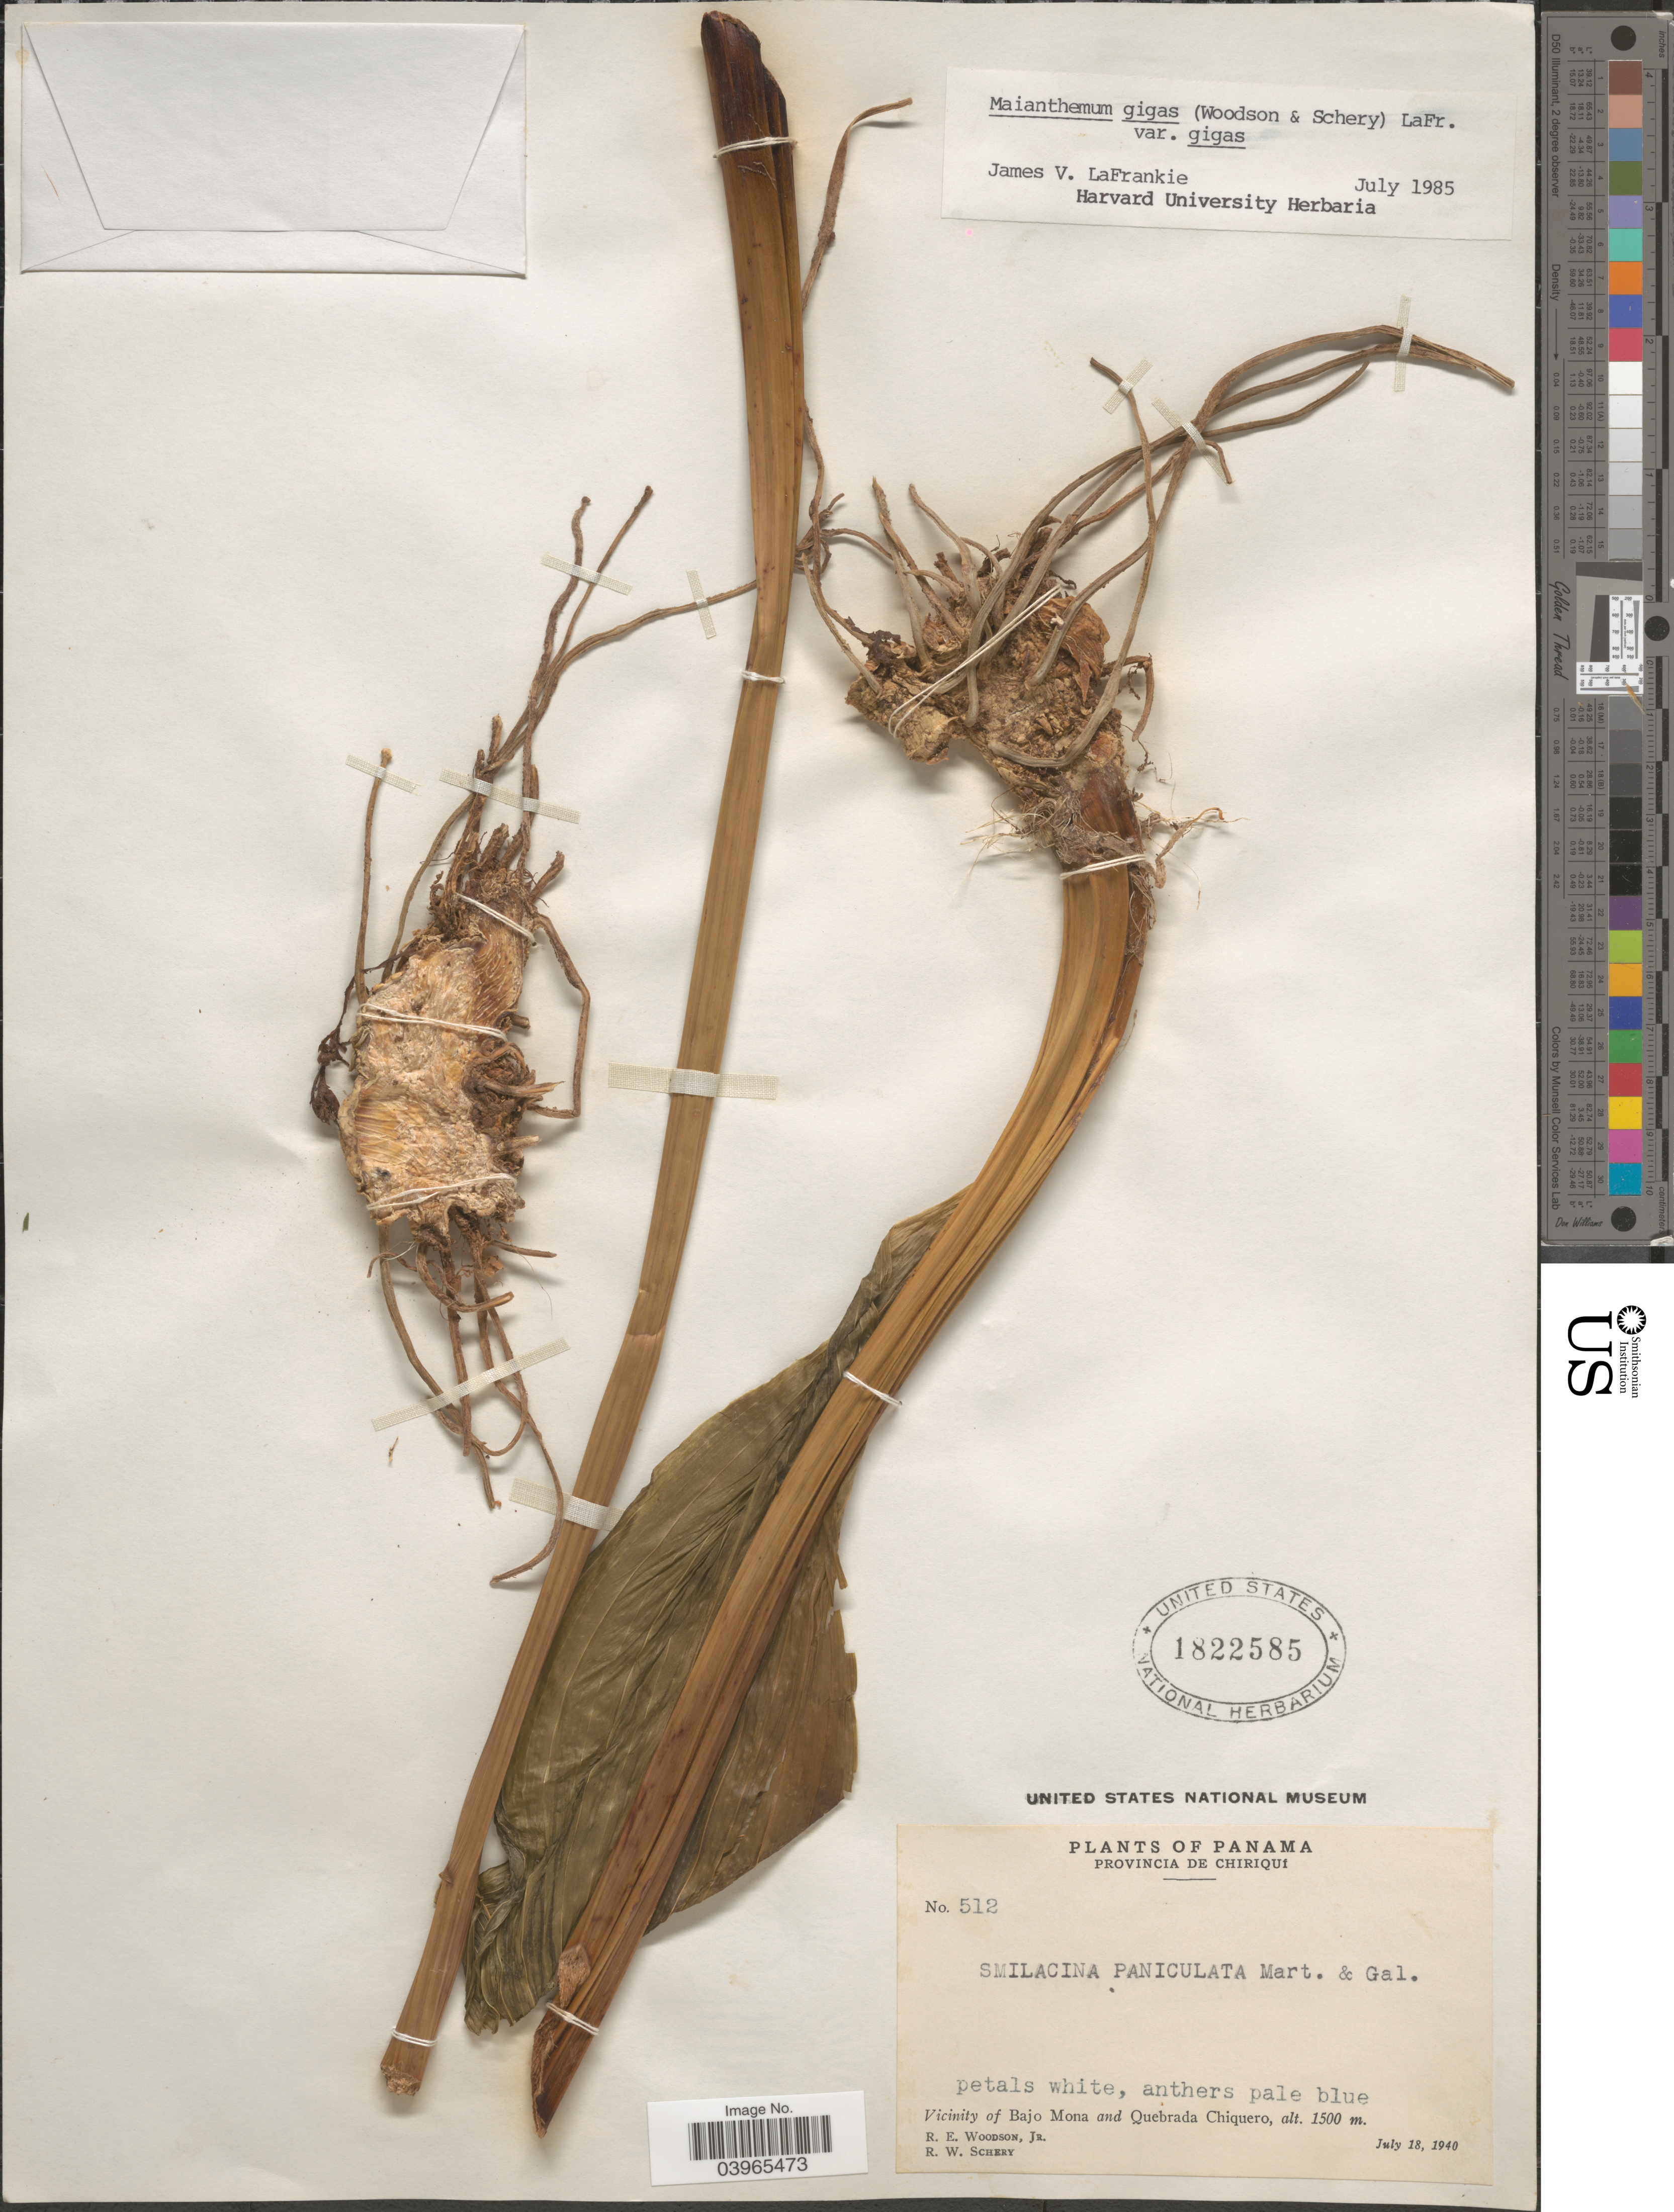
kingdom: Plantae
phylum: Tracheophyta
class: Liliopsida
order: Asparagales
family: Asparagaceae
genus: Maianthemum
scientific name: Maianthemum gigas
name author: (Woodson) LaFrankie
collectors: R. E. Woodson & R. W. Schery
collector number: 512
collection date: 1940-07-18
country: Panama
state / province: Chiriqui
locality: Vicinity of Bajo Mona and Quebrada Chiquero.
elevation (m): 1500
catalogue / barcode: US 1822585